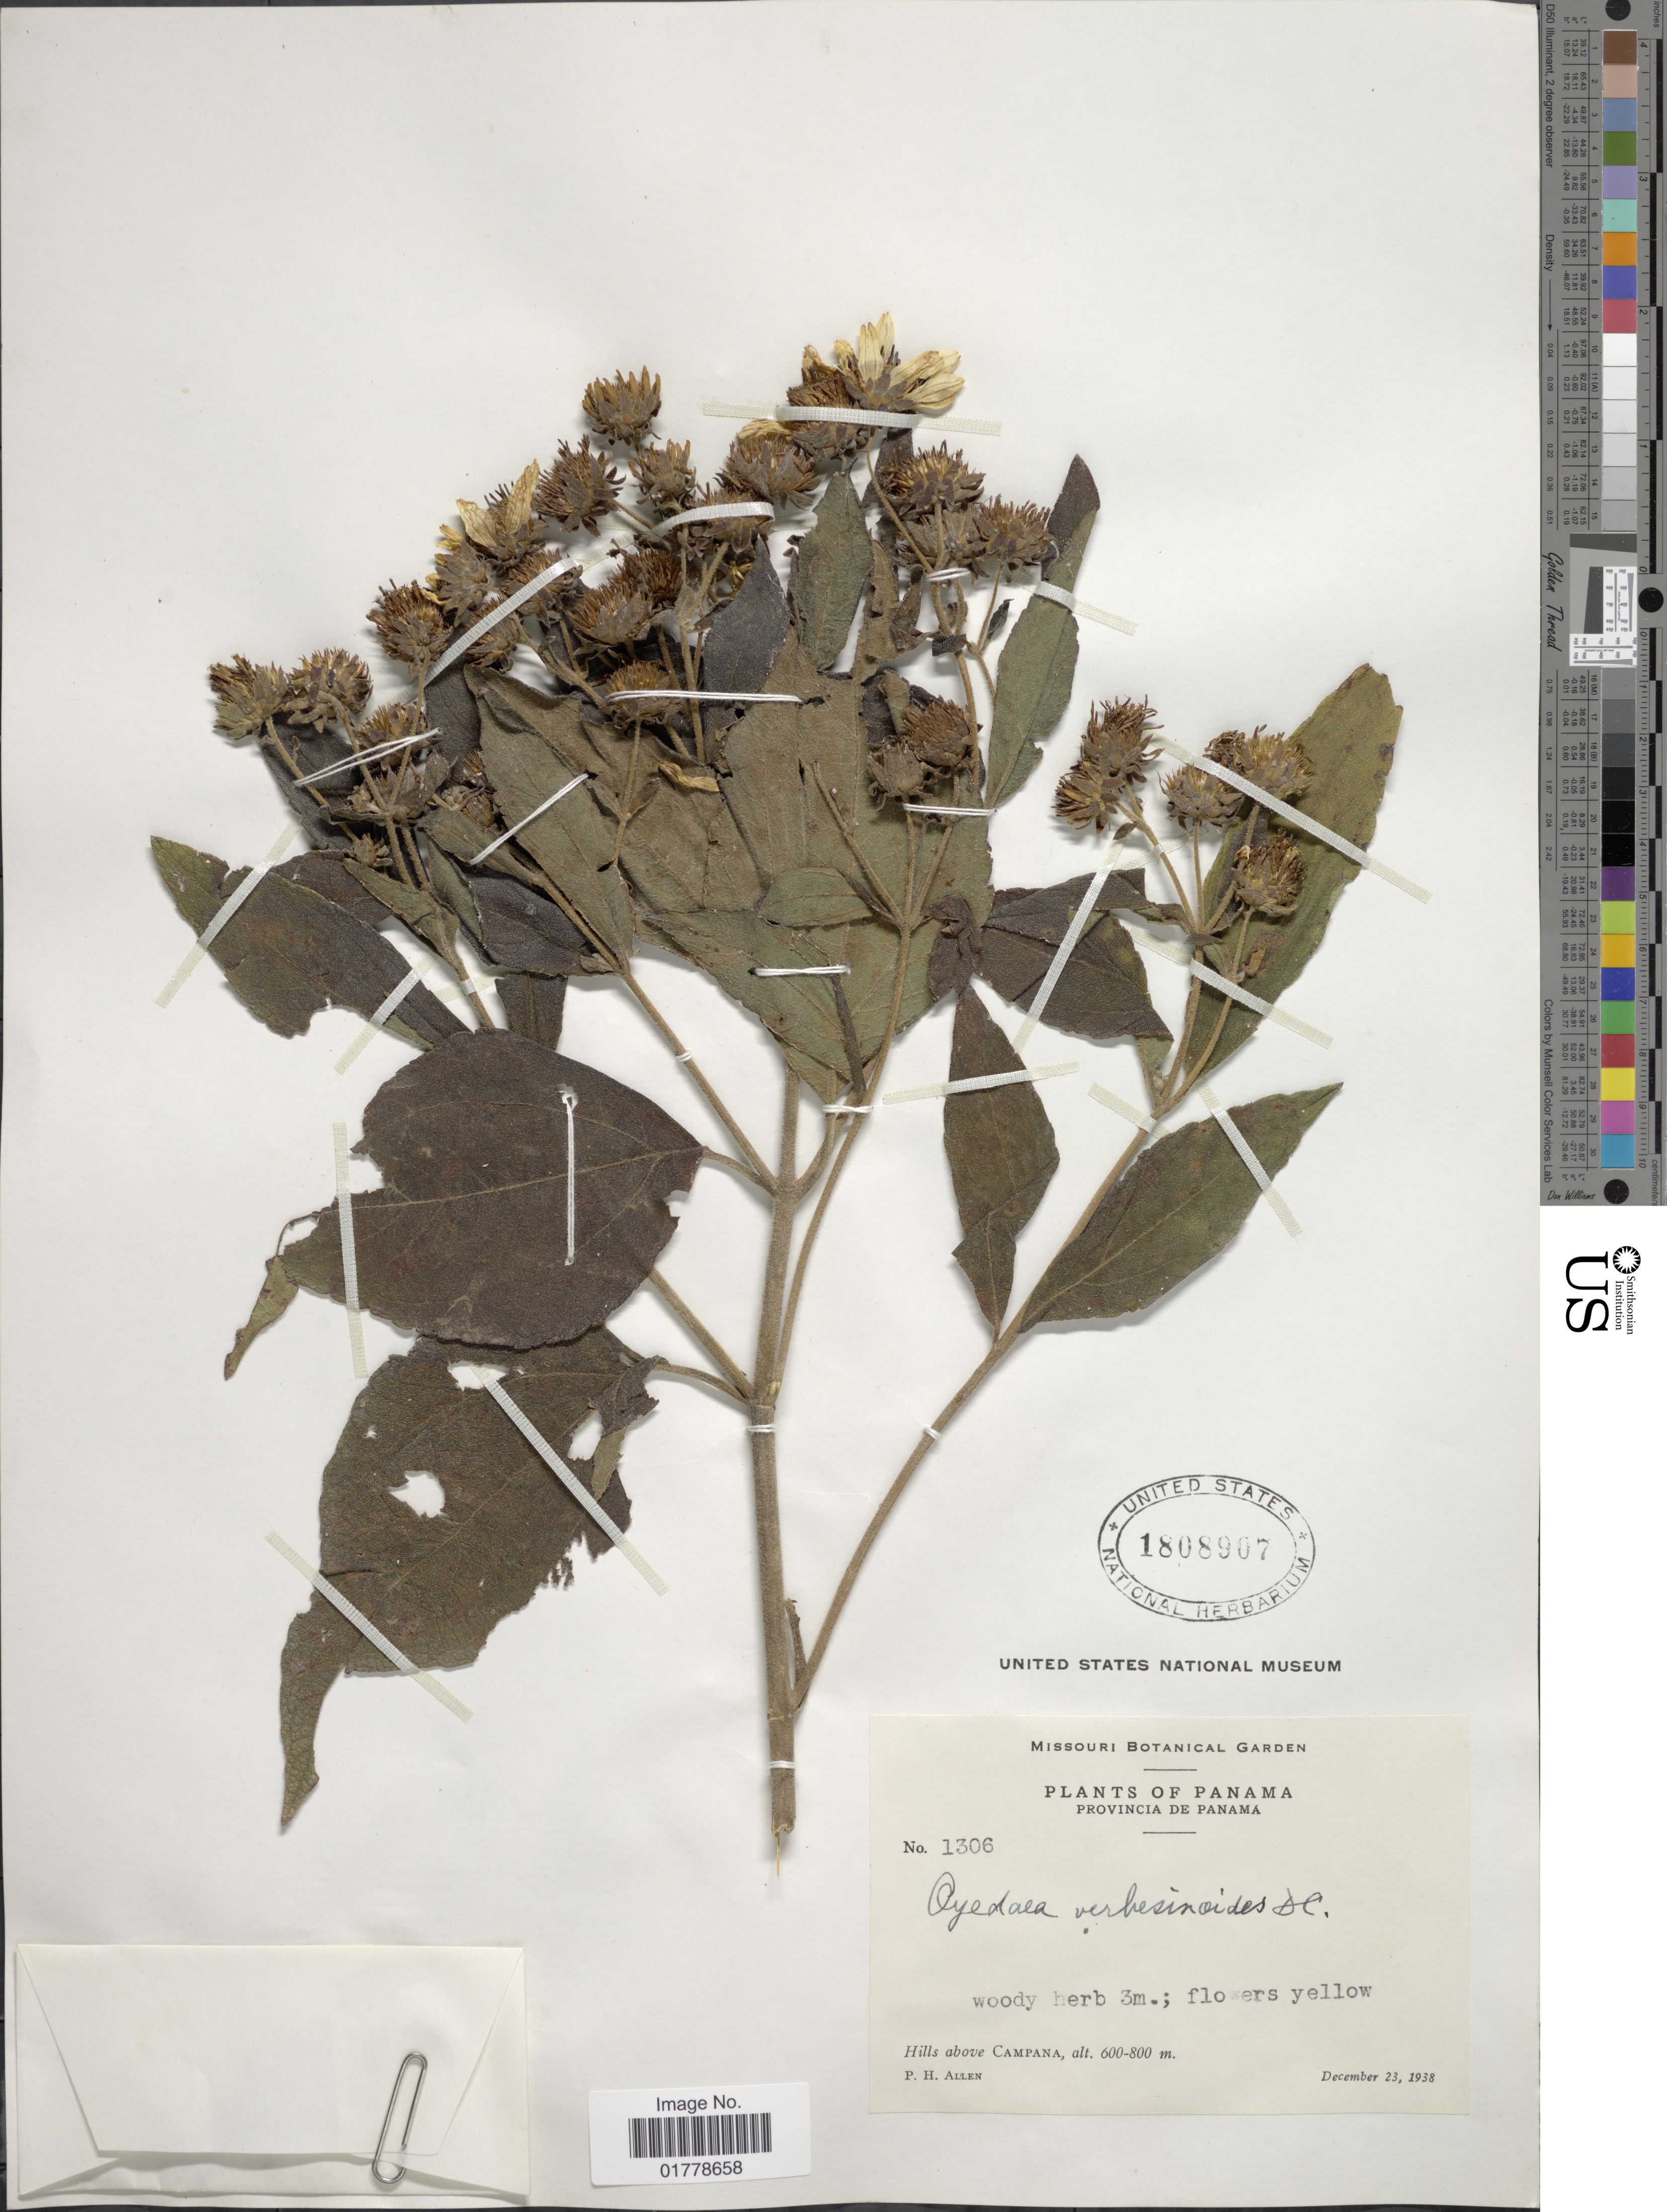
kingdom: Plantae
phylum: Tracheophyta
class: Magnoliopsida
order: Asterales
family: Asteraceae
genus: Oyedaea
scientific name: Oyedaea verbesinoides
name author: DC.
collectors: P. H. Allen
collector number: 1306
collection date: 1938-12-23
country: Panama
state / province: Panamá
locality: Provincia de Panama. Hills above Campana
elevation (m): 600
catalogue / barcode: US 1808907